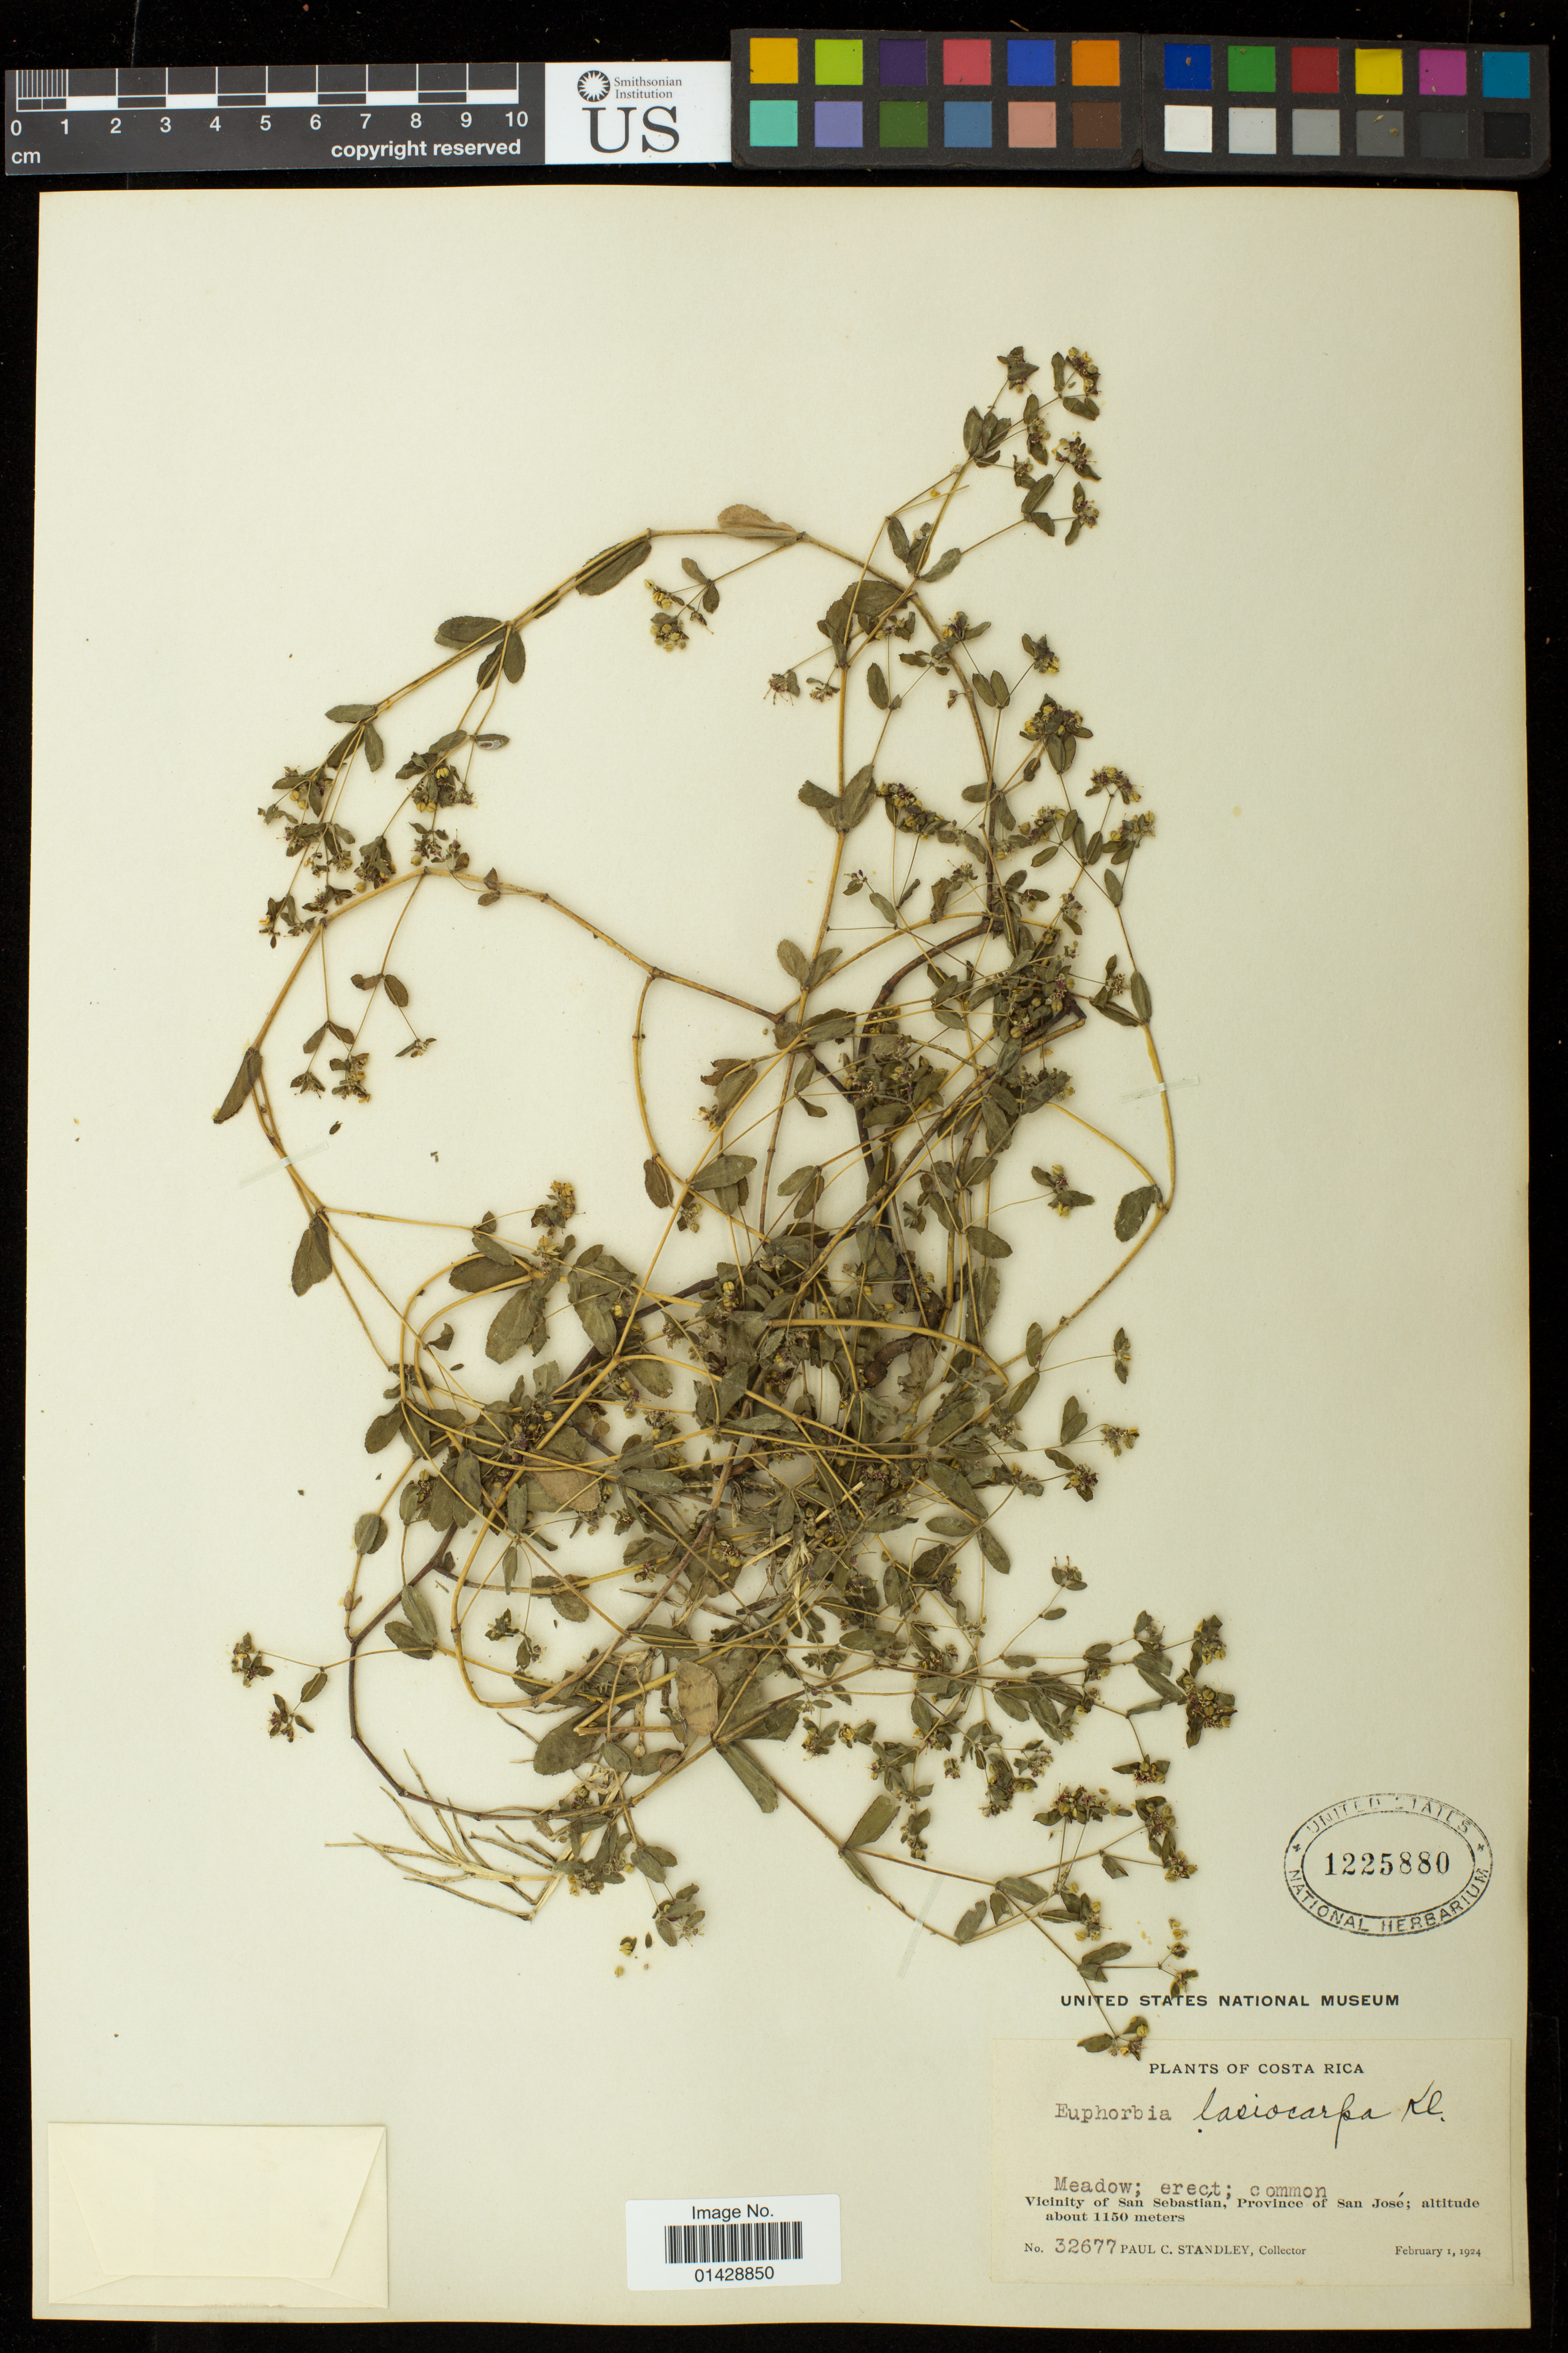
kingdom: Plantae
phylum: Tracheophyta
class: Magnoliopsida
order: Malpighiales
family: Euphorbiaceae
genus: Euphorbia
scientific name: Euphorbia lasiocarpa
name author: Klotzsch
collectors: P. C. Standley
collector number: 32677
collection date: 1924-02-01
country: Costa Rica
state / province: San José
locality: Vicinity of San Sebastian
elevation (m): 1150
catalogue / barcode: US 1225880